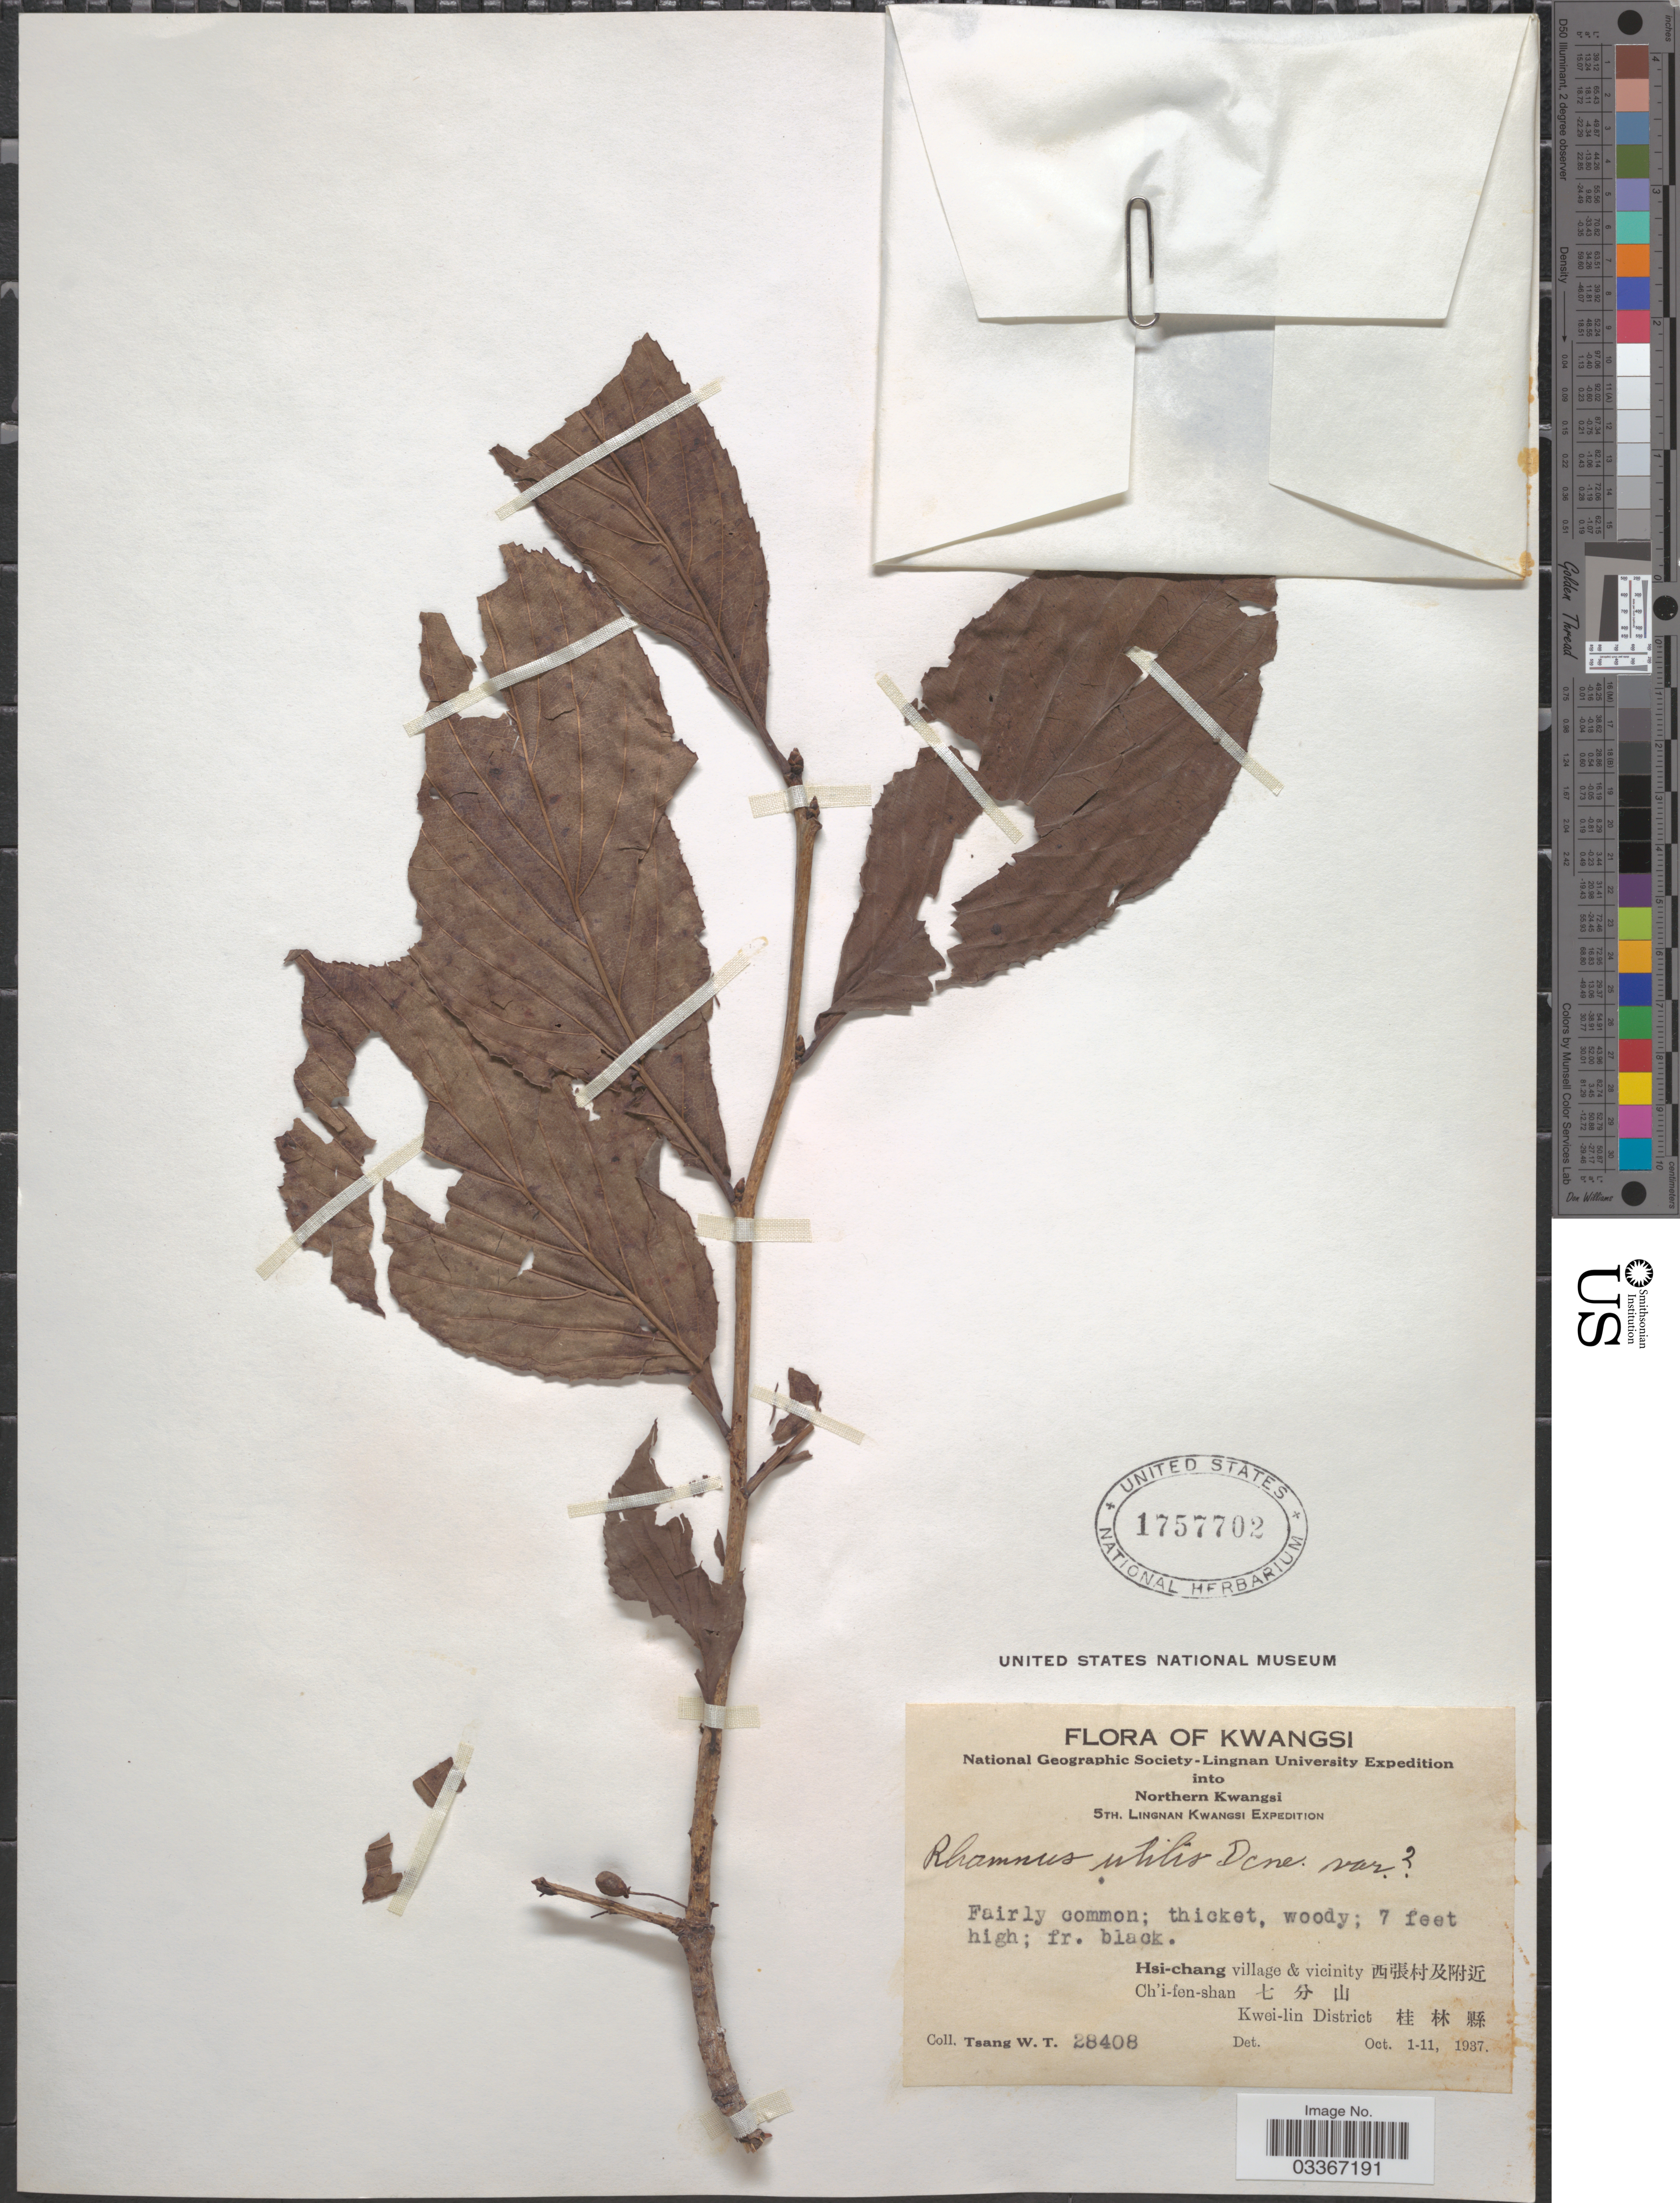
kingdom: Plantae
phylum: Tracheophyta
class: Magnoliopsida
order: Rosales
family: Rhamnaceae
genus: Rhamnus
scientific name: Rhamnus utilis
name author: Decne.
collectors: W. T. Tsang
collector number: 28408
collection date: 1937-10-01/1937-10-11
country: China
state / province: Guangxi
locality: Kwangsi. Northern Kwangsi. Hsi-chang village & vicinity X. Ch'i-fen-shan X. Kwei-lin District X.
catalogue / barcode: US 1757702